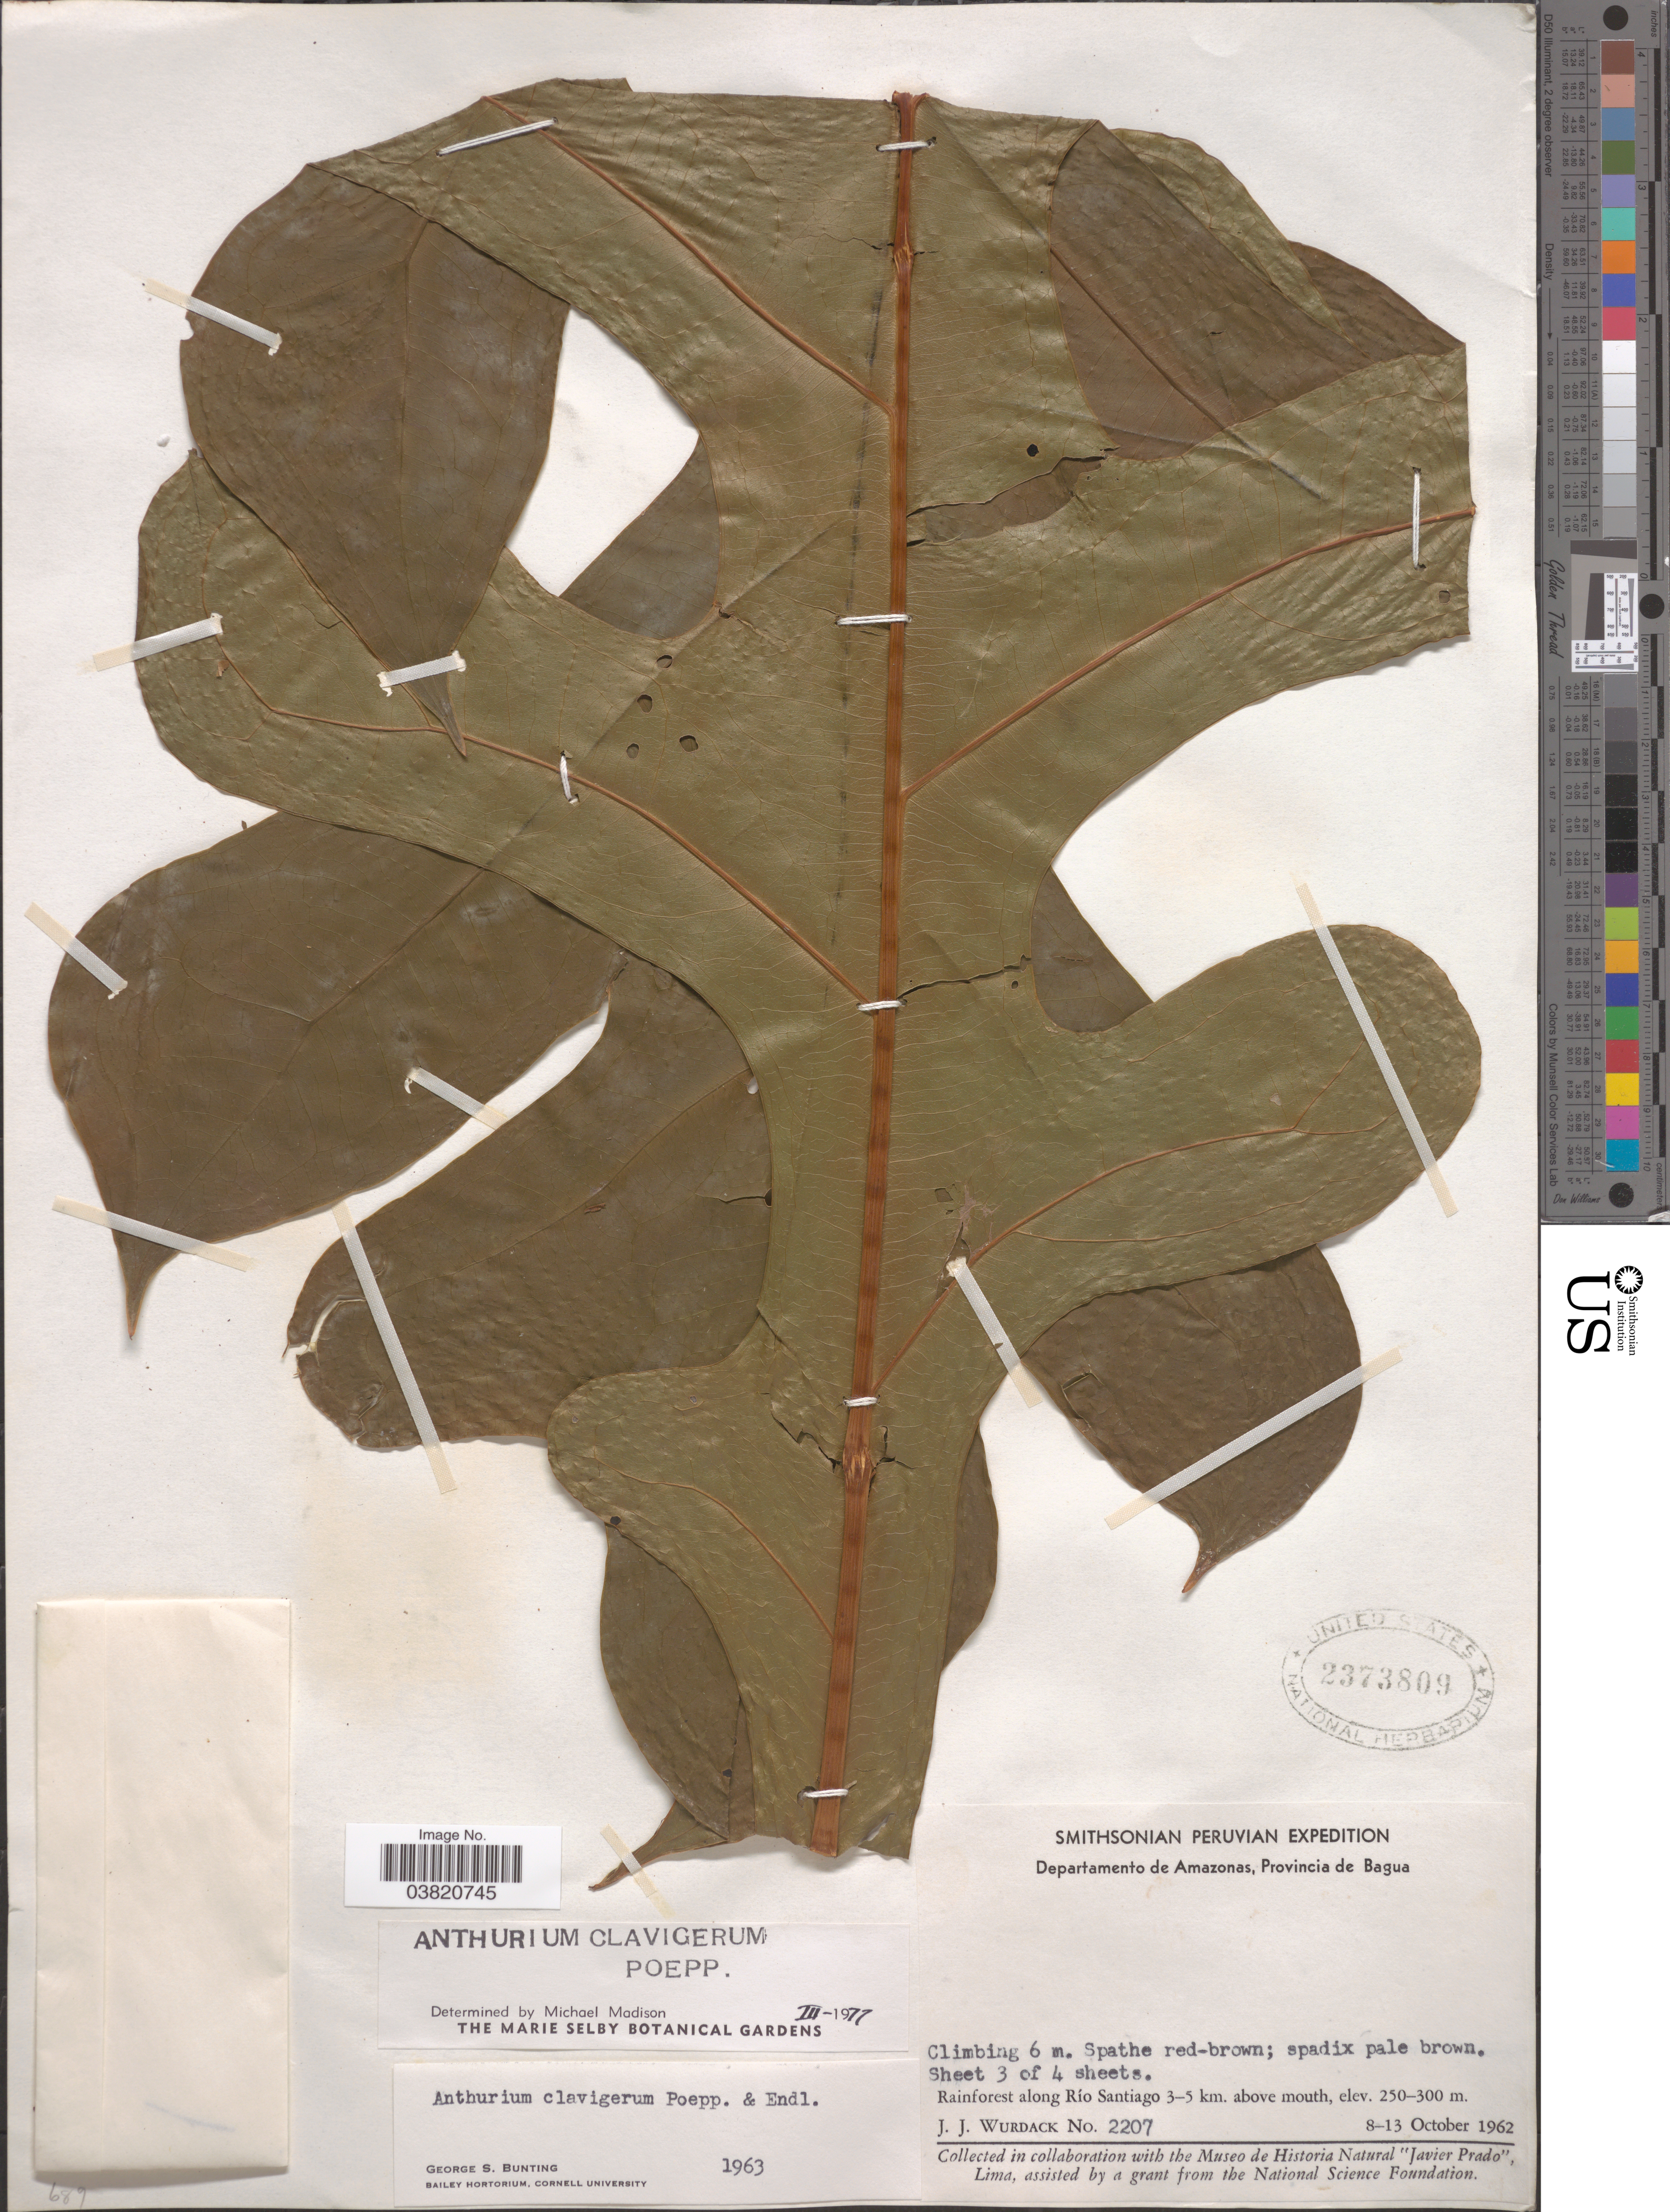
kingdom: Plantae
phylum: Tracheophyta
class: Liliopsida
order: Alismatales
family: Araceae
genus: Anthurium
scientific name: Anthurium clavigerum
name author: Poepp. & Endl.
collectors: J. J. Wurdack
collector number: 2207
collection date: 1962-10-08/1962-10-13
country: Peru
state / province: Amazonas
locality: Departamento de Amazonas, Provincia de Bagua. Rainforest along Río Santiago 3-5 km. above mouth.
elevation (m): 250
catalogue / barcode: US 2373809